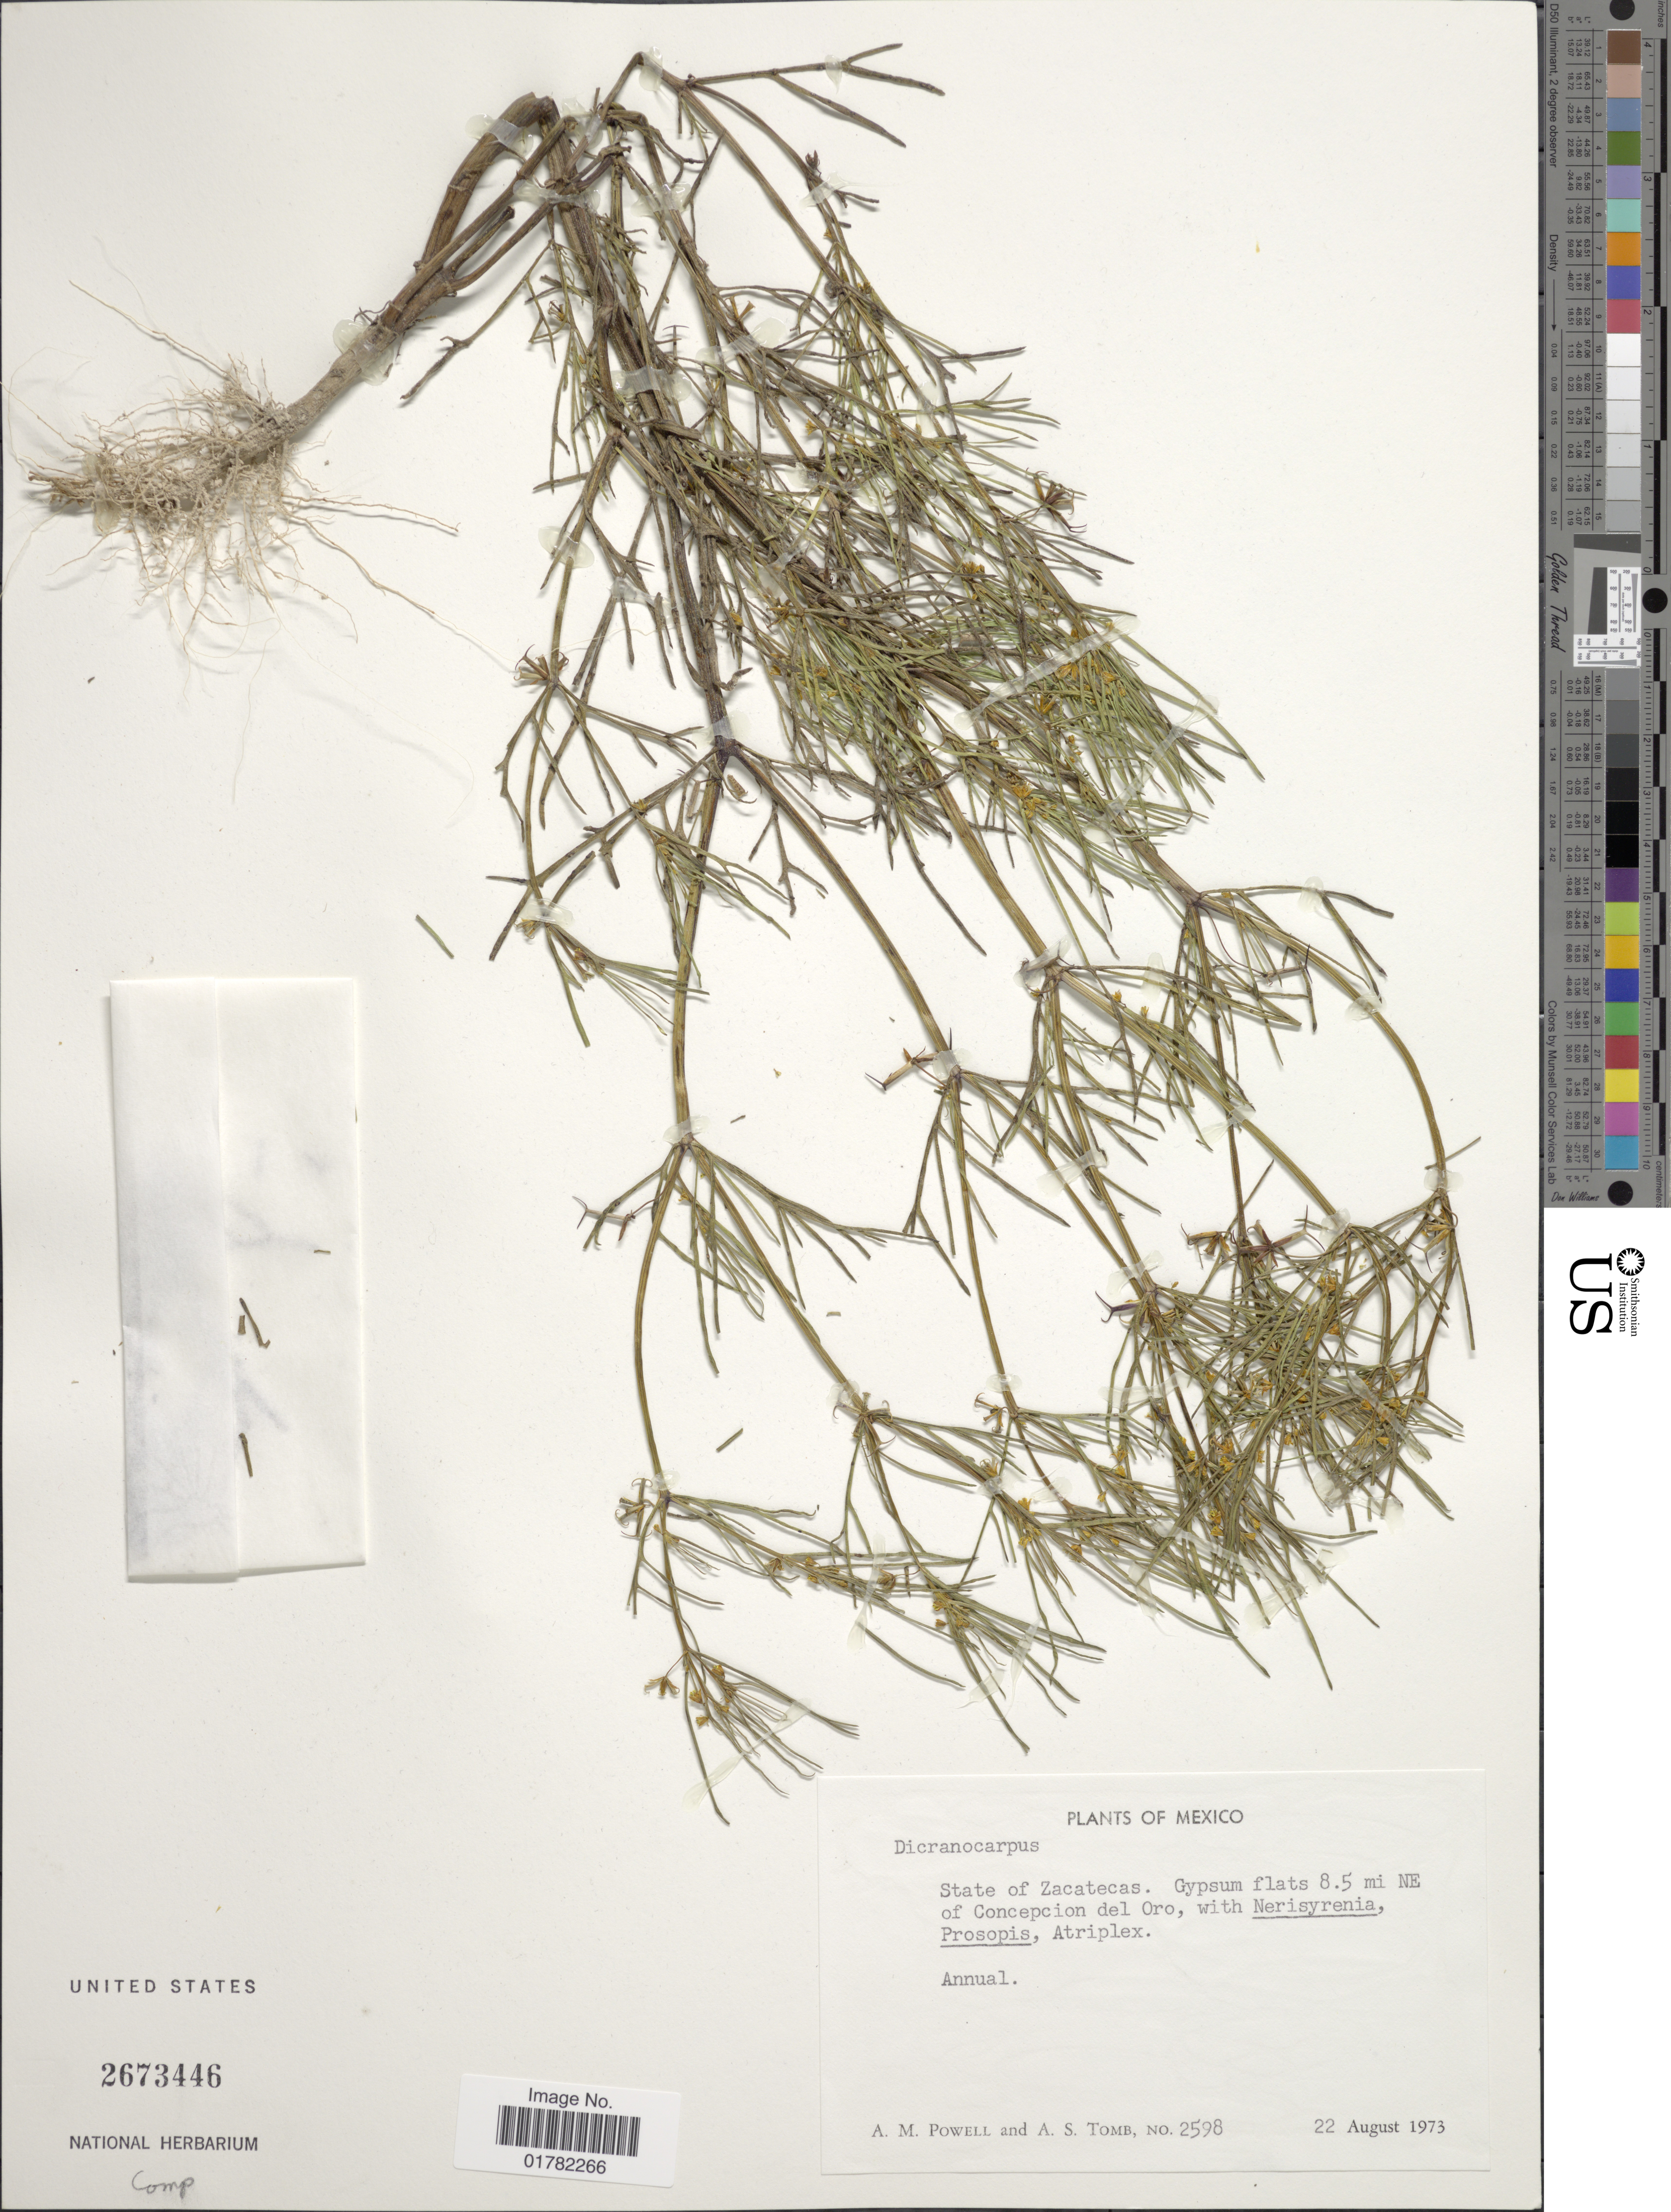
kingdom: Plantae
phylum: Tracheophyta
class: Magnoliopsida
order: Asterales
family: Asteraceae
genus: Dicranocarpus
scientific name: Dicranocarpus parviflorus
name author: A. Gray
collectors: A. M. Powell & A. Tomb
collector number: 2598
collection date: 1973-08-22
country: Mexico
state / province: Zacatecas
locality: Gypsum flats 8.5 mi NE of Concepcion del Oro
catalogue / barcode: US 2673446